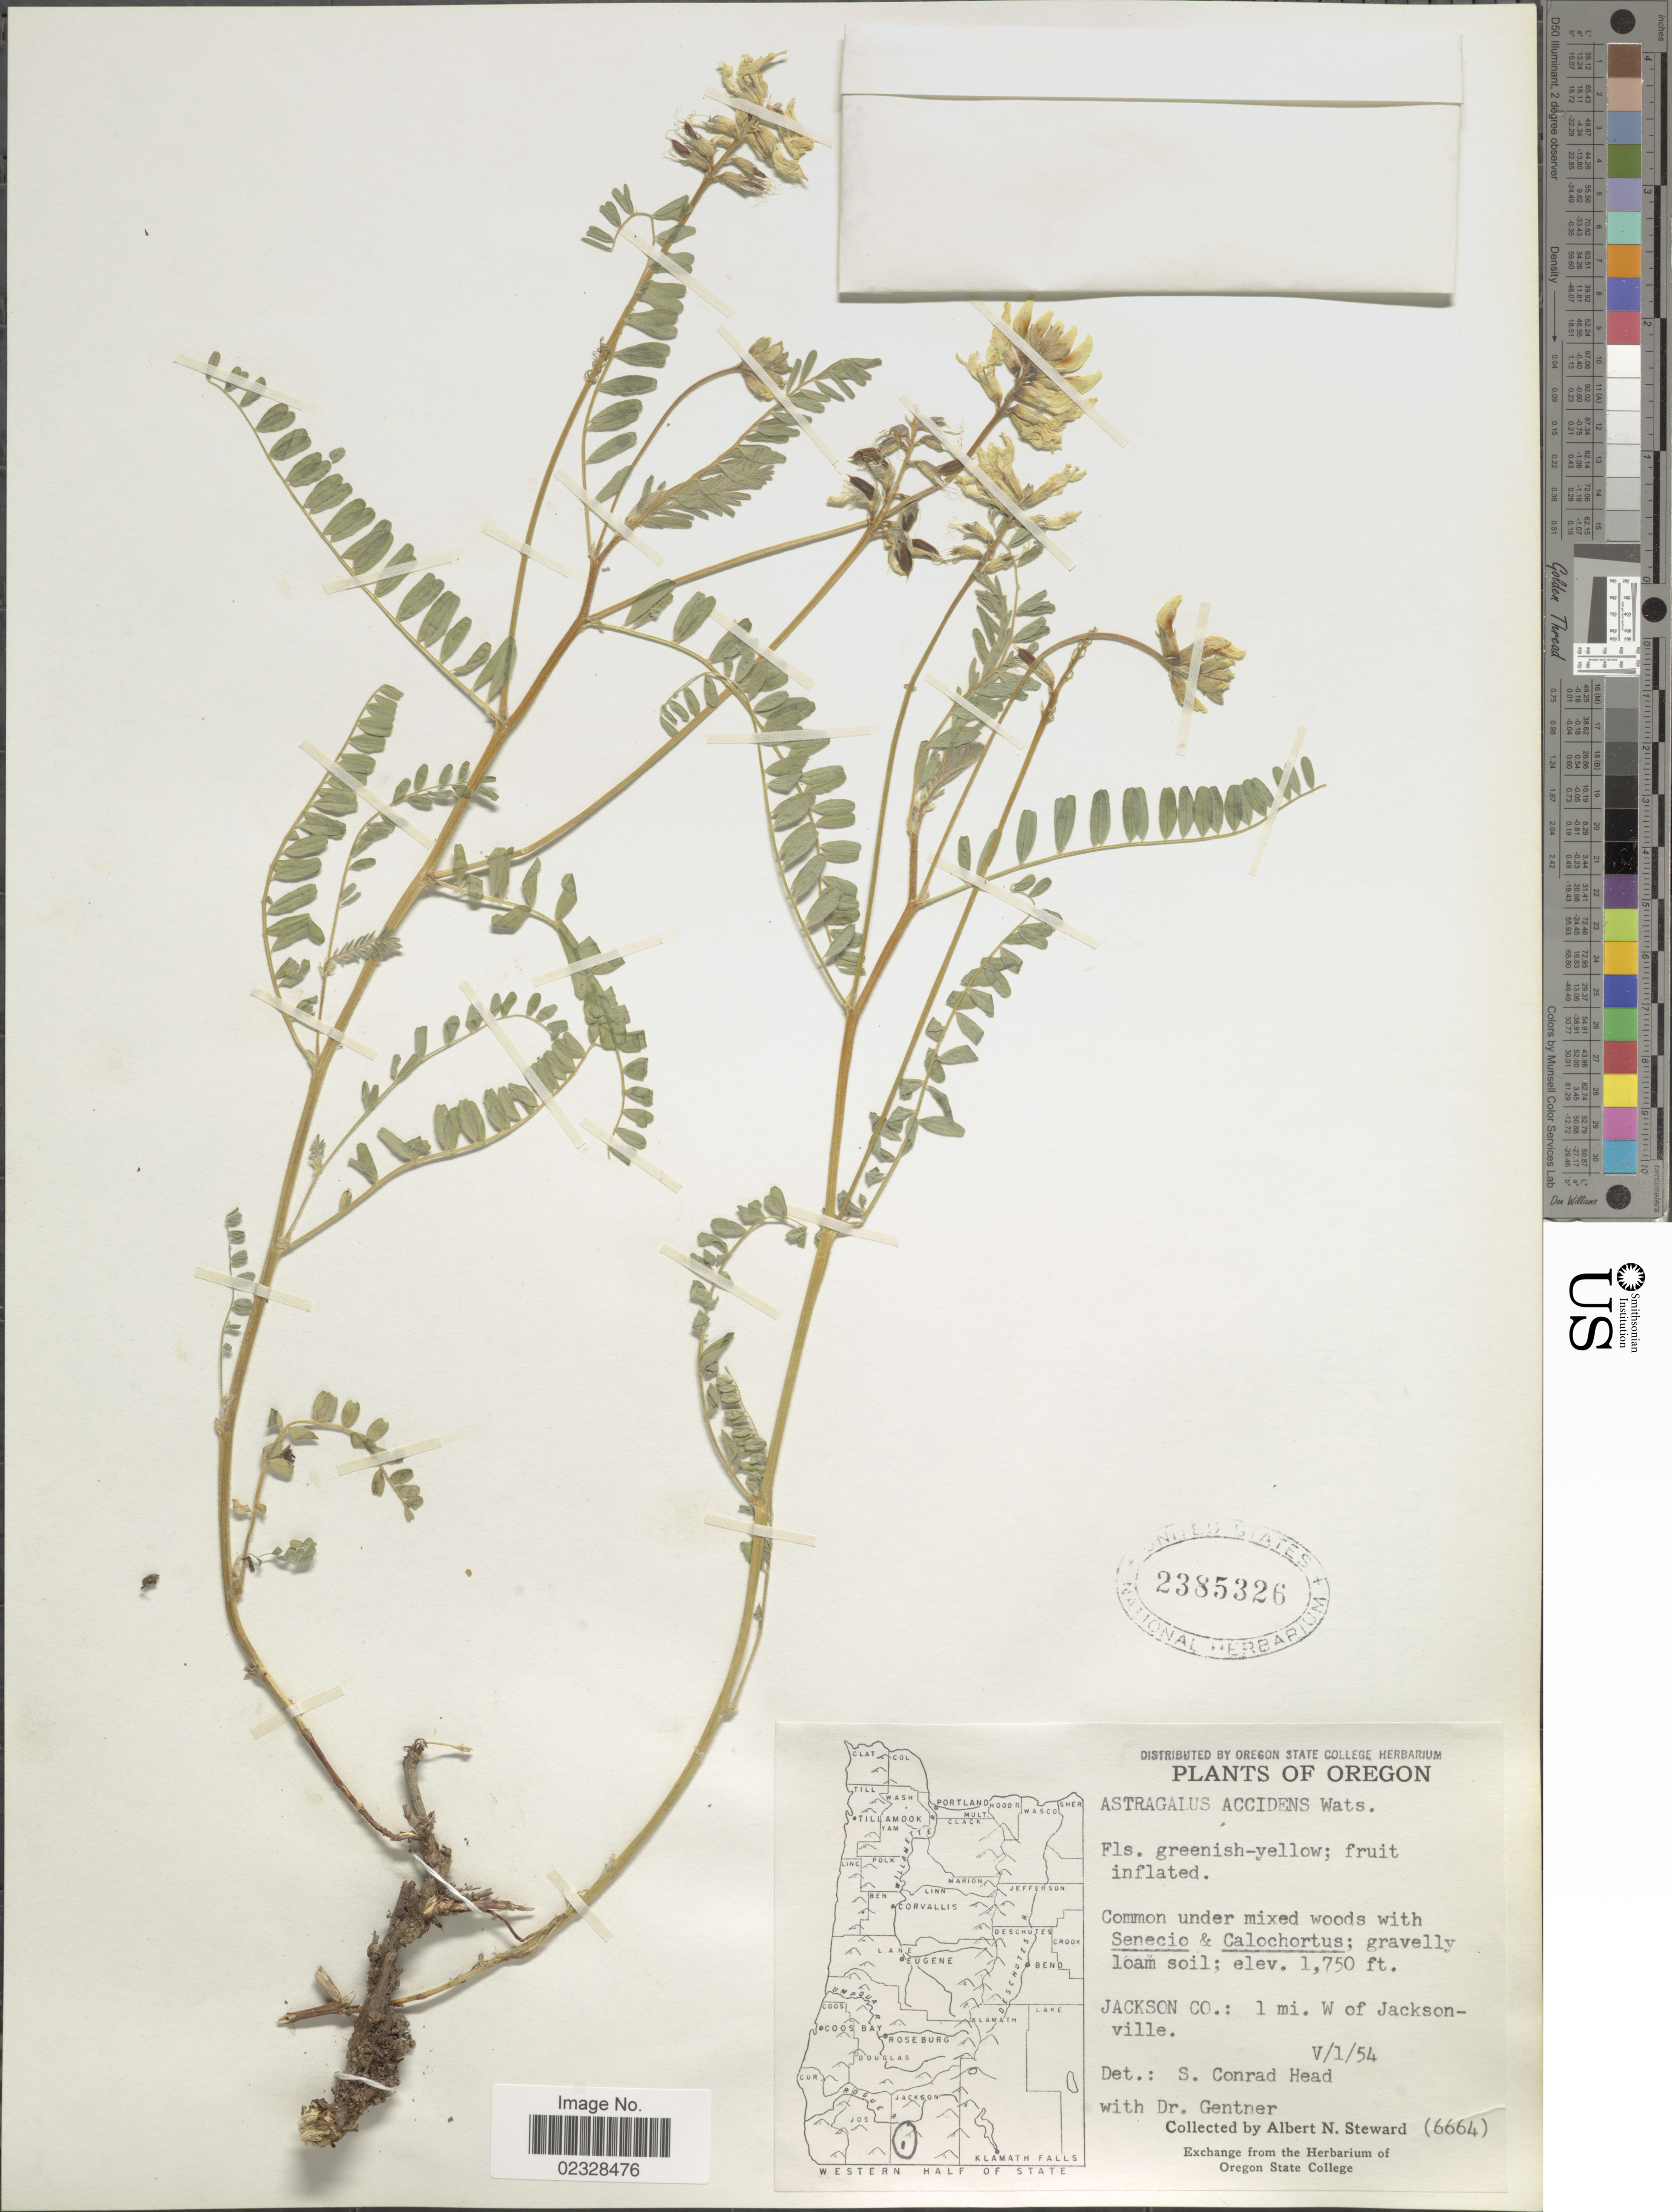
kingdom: Plantae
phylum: Tracheophyta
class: Magnoliopsida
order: Fabales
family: Fabaceae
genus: Astragalus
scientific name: Astragalus accidens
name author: S. Watson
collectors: A. N. Steward & Gentner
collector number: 6664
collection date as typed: Transcribed d/m/y: 1/5/54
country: United States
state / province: Oregon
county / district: Jackson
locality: Jackson Co.: 1 mi. W of Jacksonville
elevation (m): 533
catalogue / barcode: US 2385326